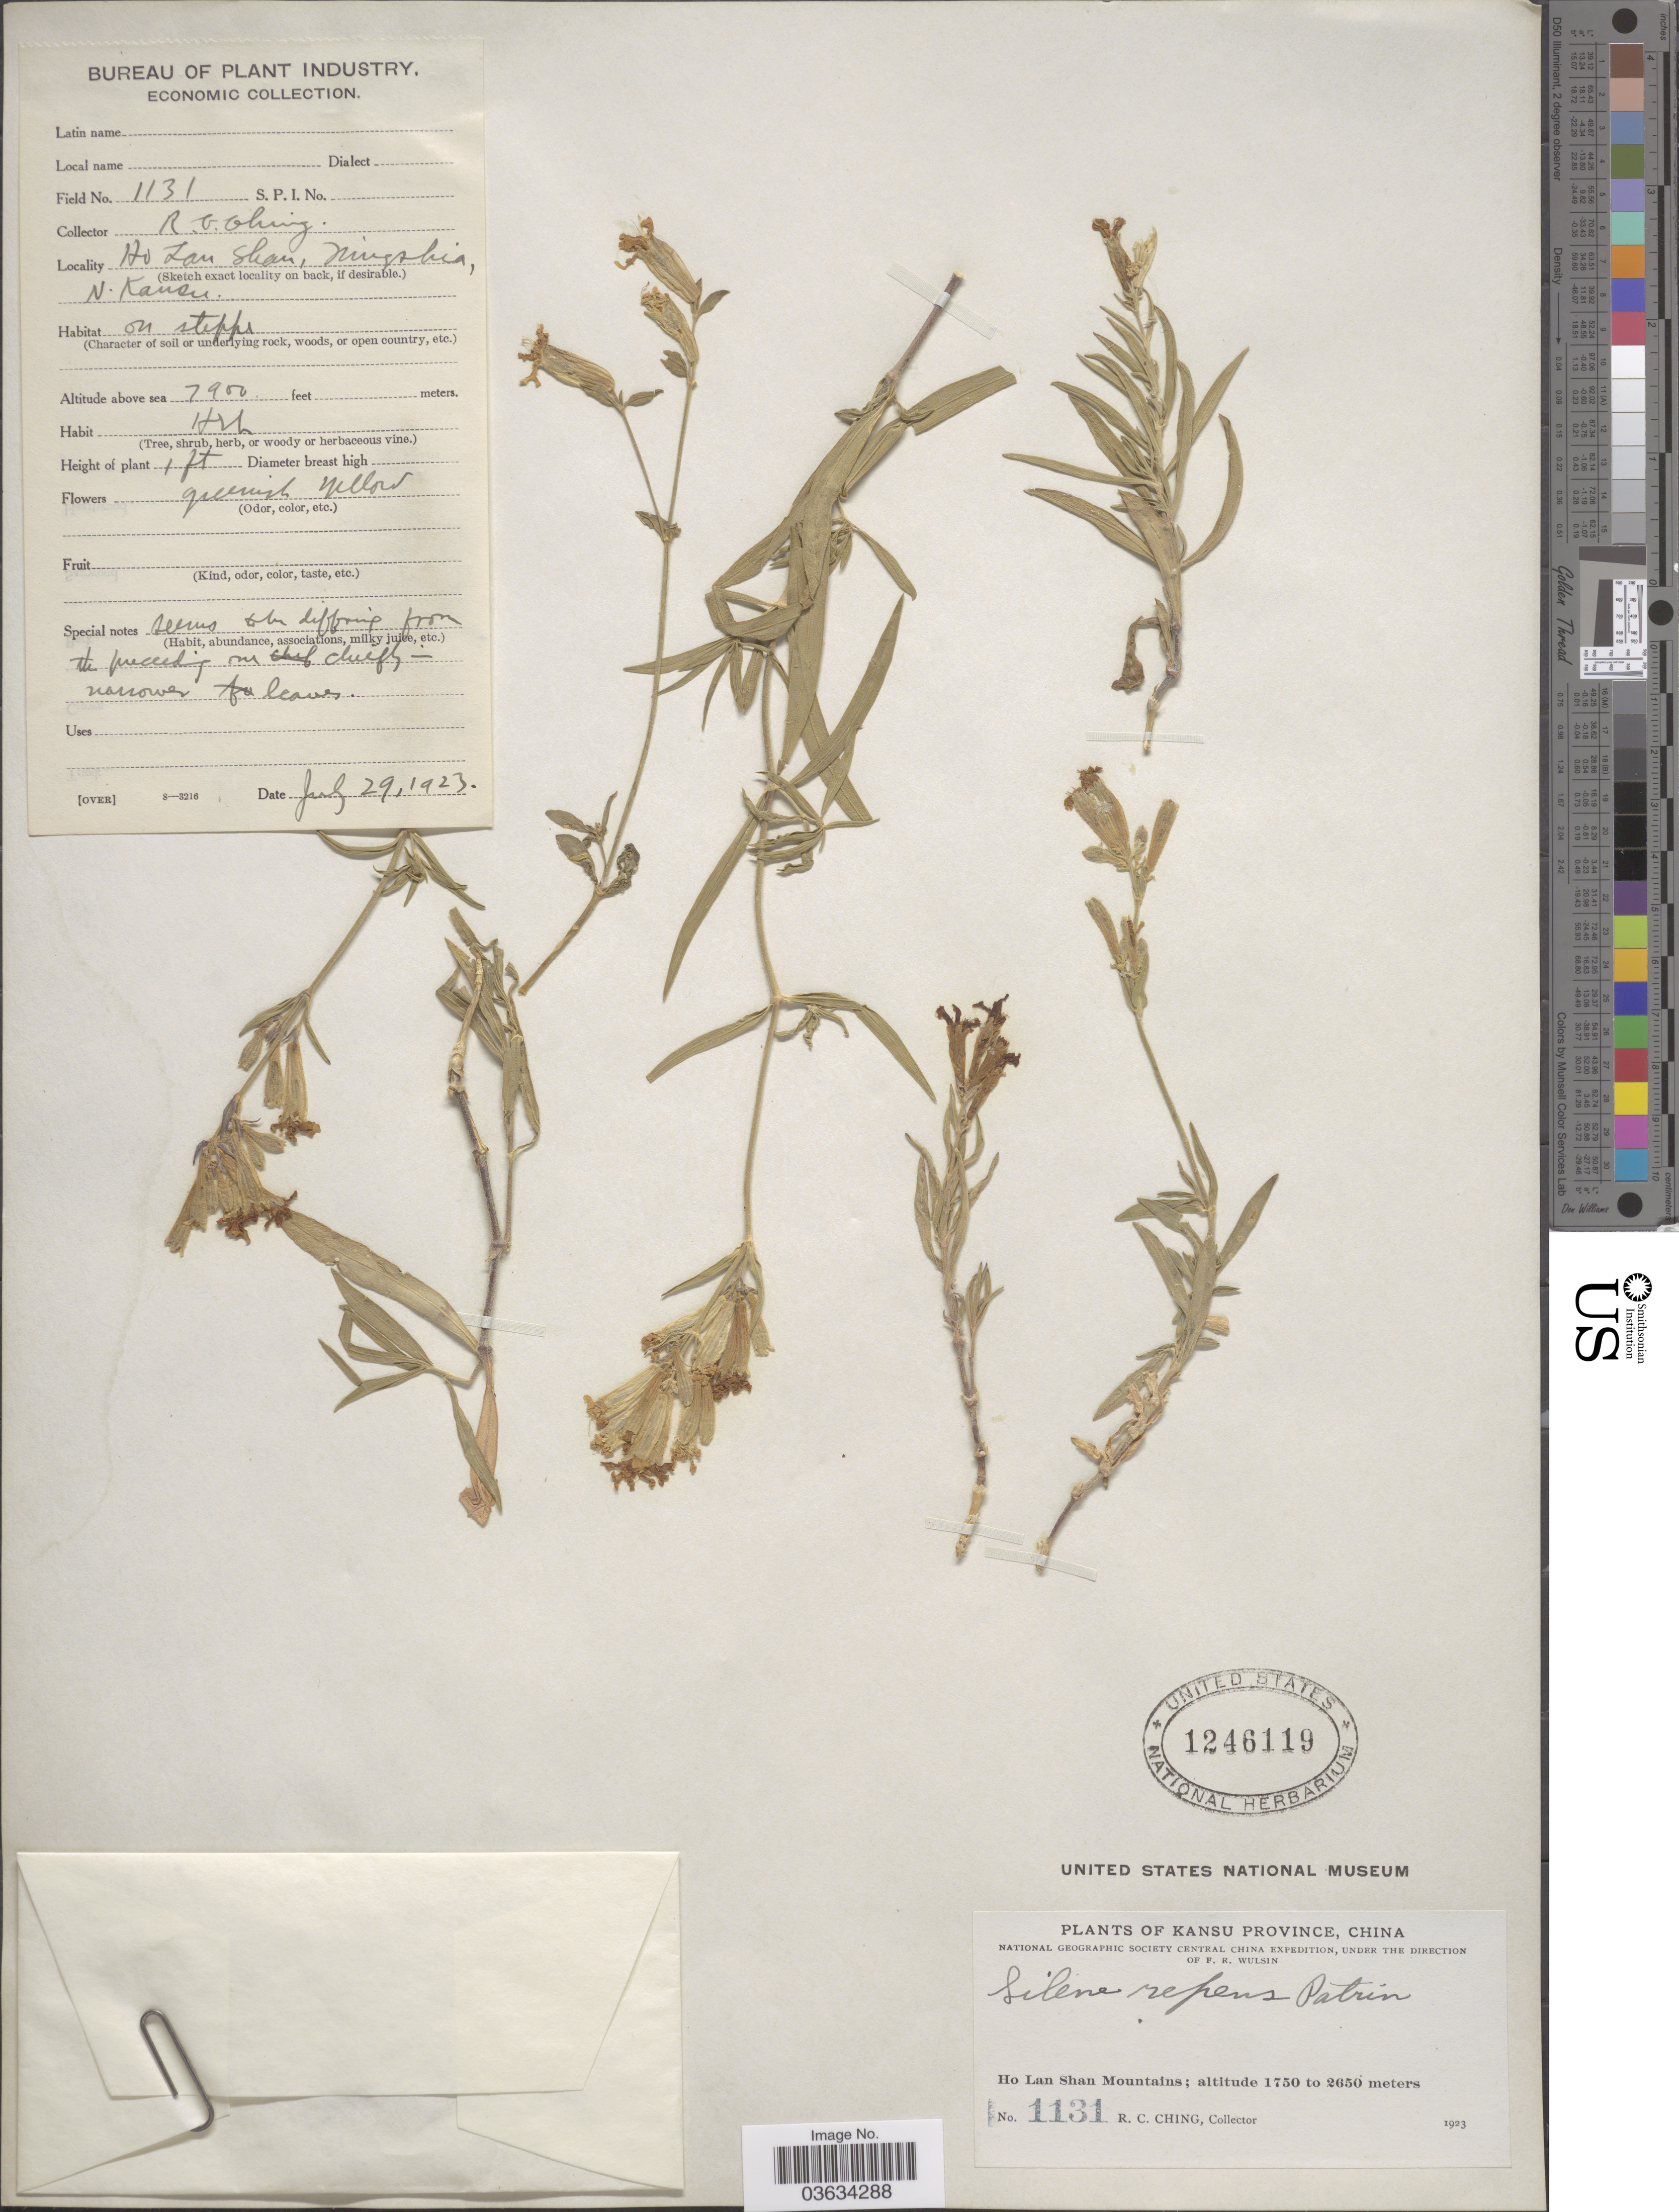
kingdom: Plantae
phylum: Tracheophyta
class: Magnoliopsida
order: Caryophyllales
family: Caryophyllaceae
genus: Silene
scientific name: Silene repens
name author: Patrin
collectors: R. C. Ching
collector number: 1131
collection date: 1923-07-29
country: China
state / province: Gansu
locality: Kansu Province. Ho Lan Shan Mountains. Ho Lan Shan, Ningshia, N. Kansu.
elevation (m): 2408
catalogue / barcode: US 1246119